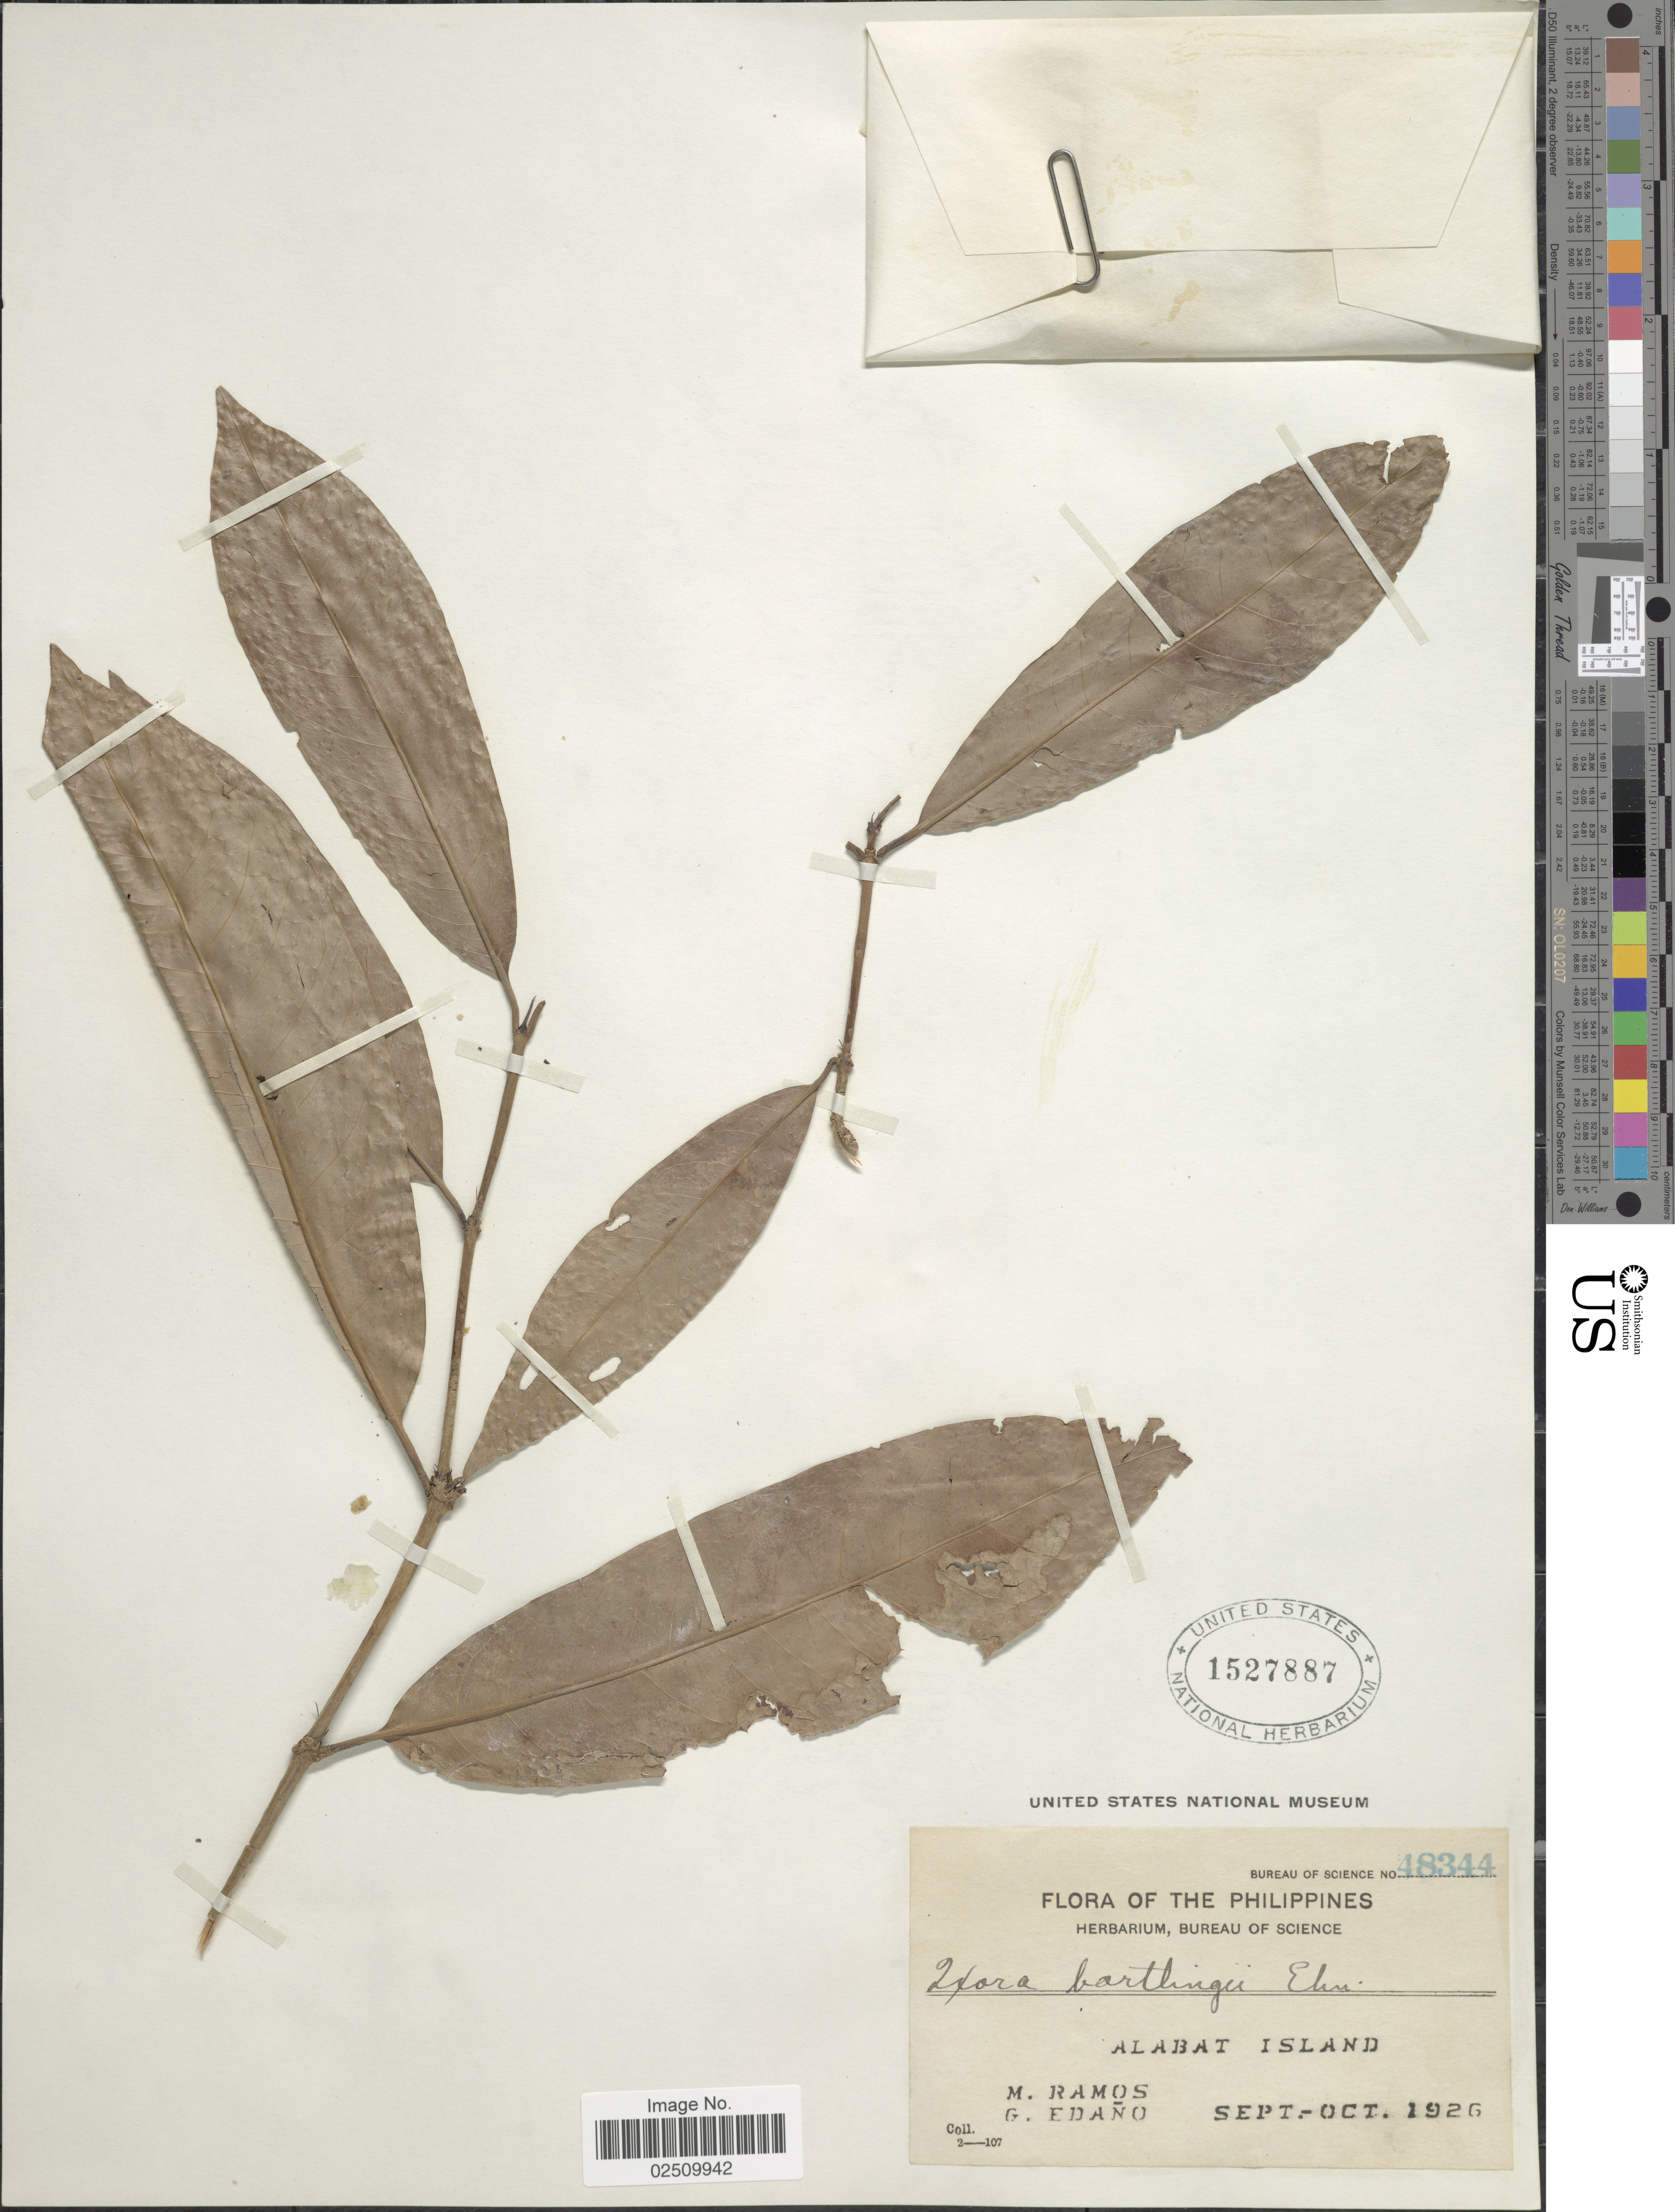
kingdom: Plantae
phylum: Tracheophyta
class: Magnoliopsida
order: Gentianales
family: Rubiaceae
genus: Ixora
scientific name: Ixora bartlingii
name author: Elmer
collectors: M. Ramos & G. Edaño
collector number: Bureau of Science 48344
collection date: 1926-09/1926-10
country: Philippines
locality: Alabat Island.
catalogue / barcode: US 1527887